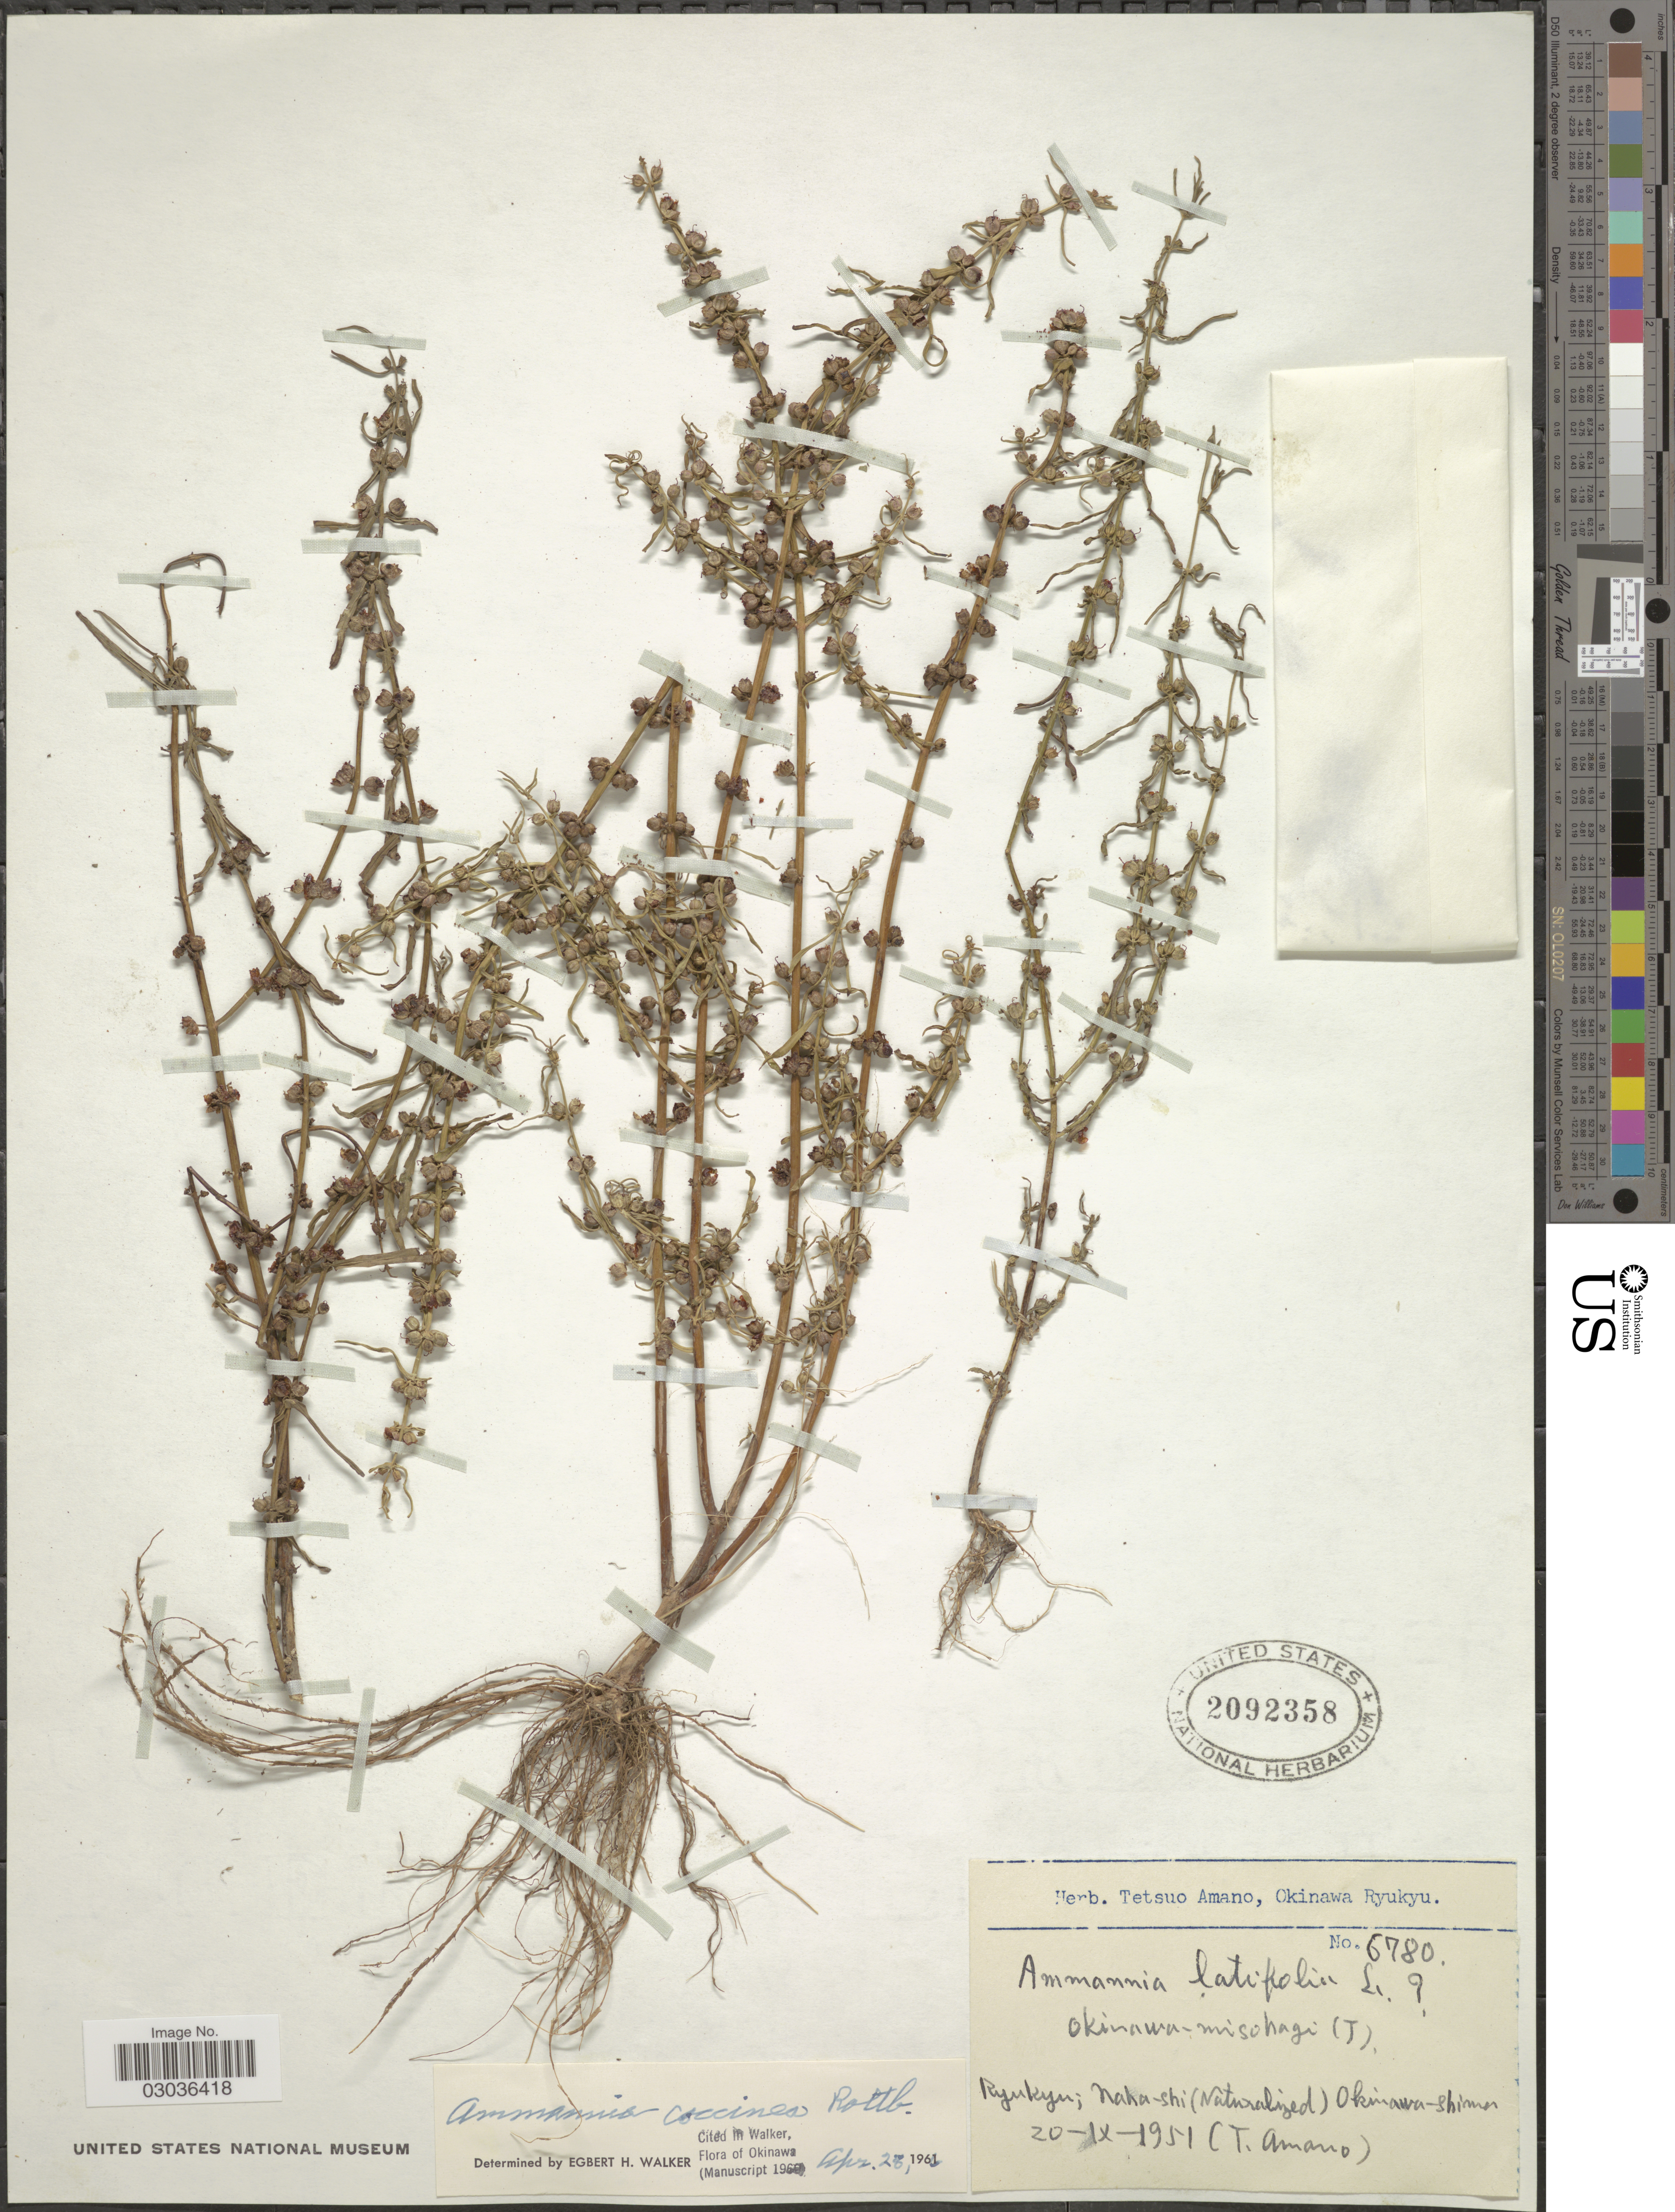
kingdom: Plantae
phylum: Tracheophyta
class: Magnoliopsida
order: Myrtales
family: Lythraceae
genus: Ammannia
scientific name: Ammannia coccinea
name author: Rottb.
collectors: T. Amano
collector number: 6780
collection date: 1951-09-20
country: Japan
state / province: Okinawa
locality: Ryukyu; Naha-shi. Okinawa-shima.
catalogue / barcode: US 2092358